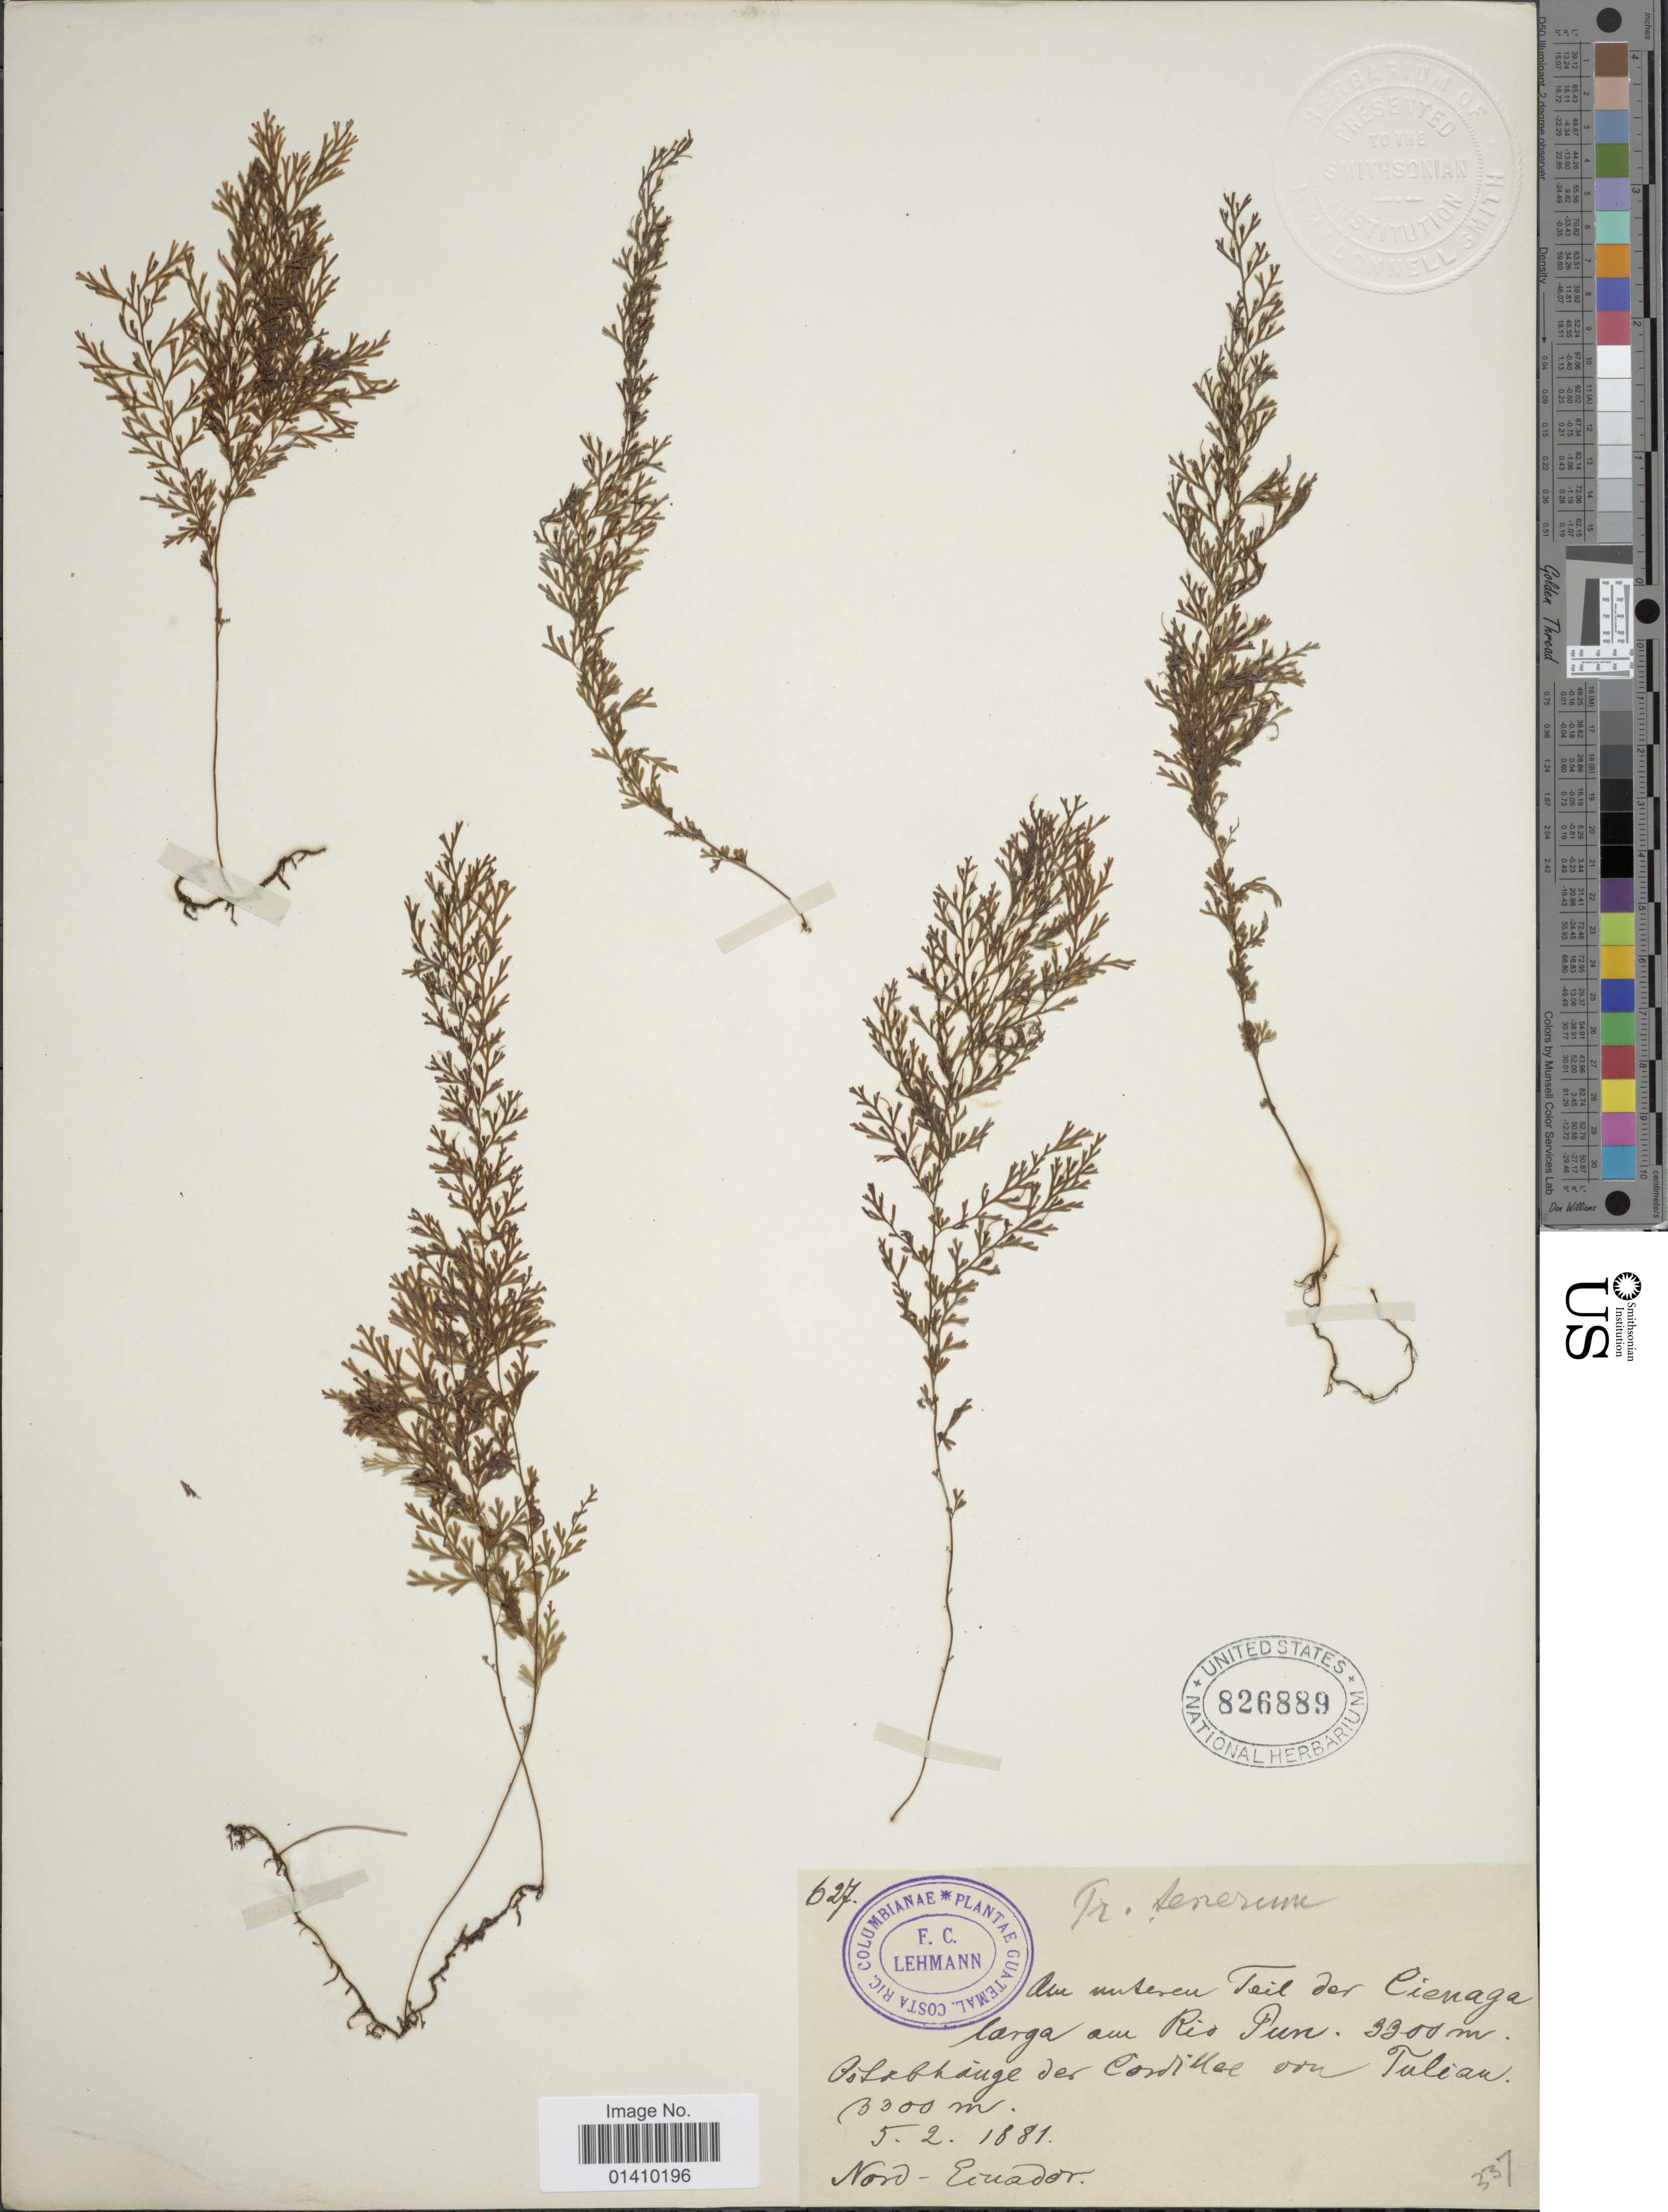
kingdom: Plantae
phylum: Tracheophyta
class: Polypodiopsida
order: Hymenophyllales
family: Hymenophyllaceae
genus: Polyphlebium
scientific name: Polyphlebium tenerum (A. Spreng.) comb. ined., 2015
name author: (A. Spreng.)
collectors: F. C. Lehmann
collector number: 627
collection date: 1881-02-05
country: Ecuador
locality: Ciénaga, Rio Pan, Tulcán. Nord Ecuador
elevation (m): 3300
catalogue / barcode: US 826889